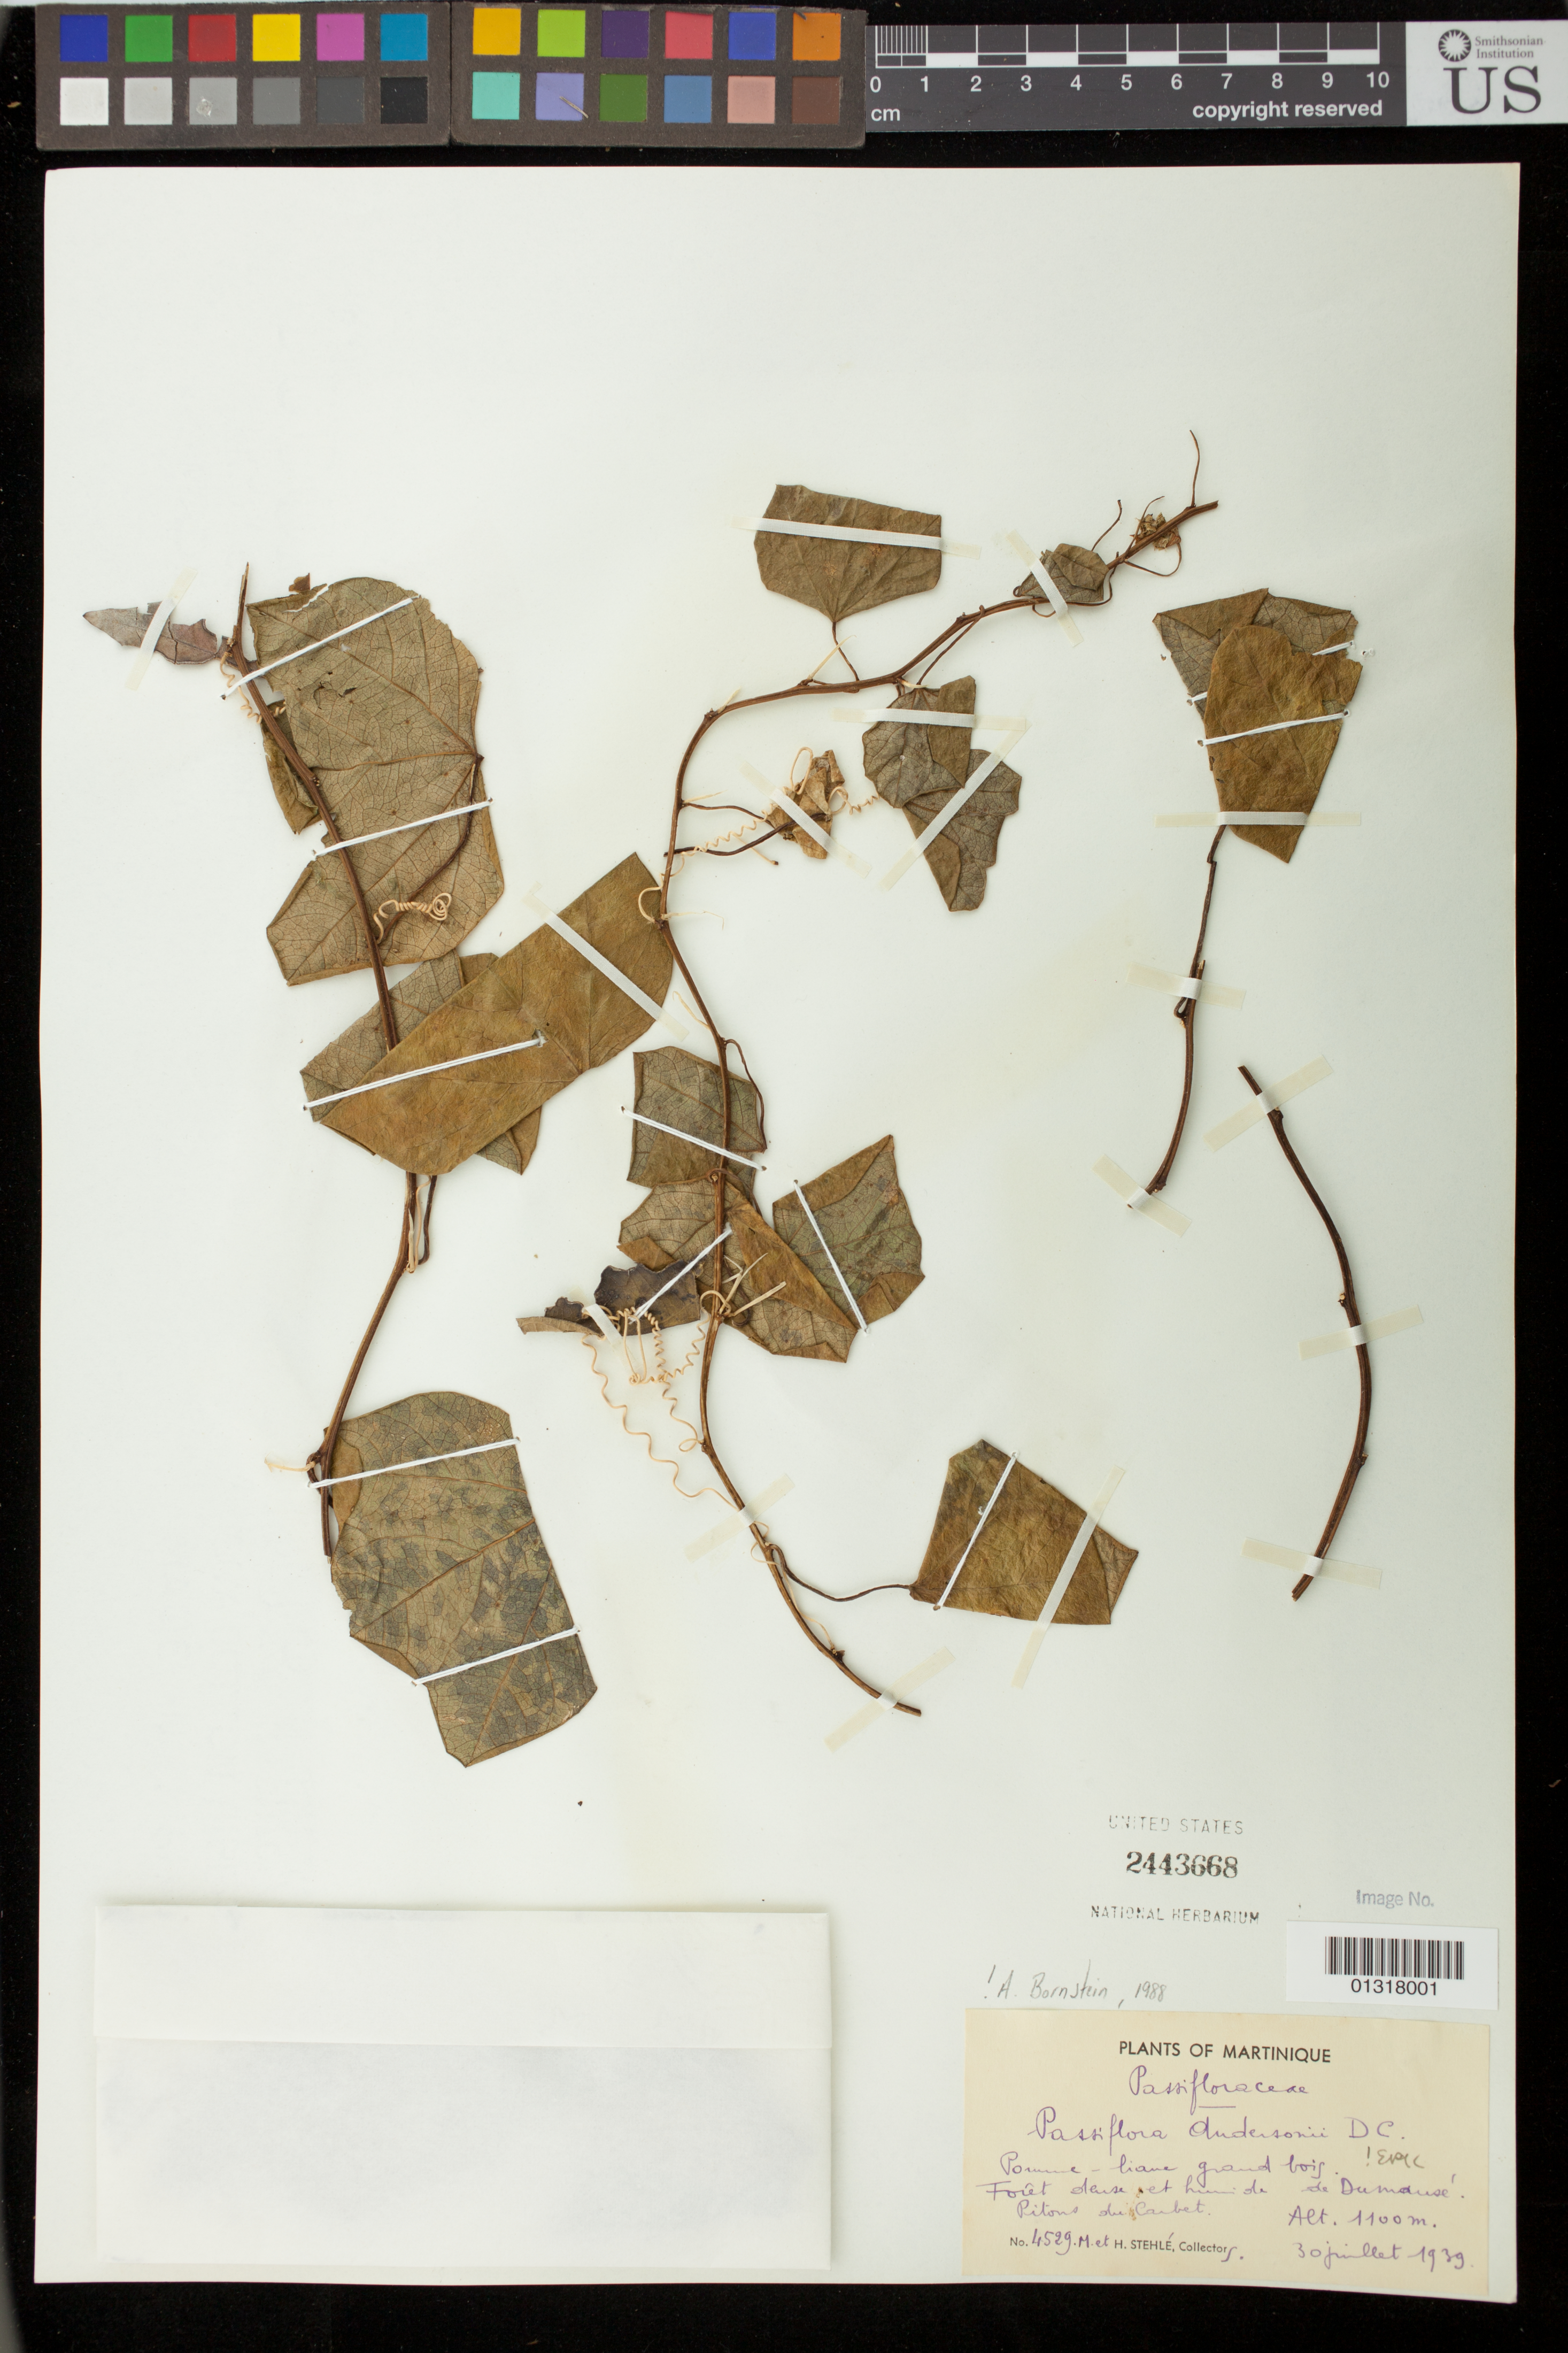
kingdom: Plantae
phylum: Tracheophyta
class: Magnoliopsida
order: Malpighiales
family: Passifloraceae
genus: Passiflora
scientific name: Passiflora andersonii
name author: DC.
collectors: H. Stehlé & M. Stehlé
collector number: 4529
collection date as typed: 30 Jul 1939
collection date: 1939-07-30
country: Martinique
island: Martinique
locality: Pitons du Carbet, forêt de Du Mansé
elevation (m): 800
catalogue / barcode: US 2443668